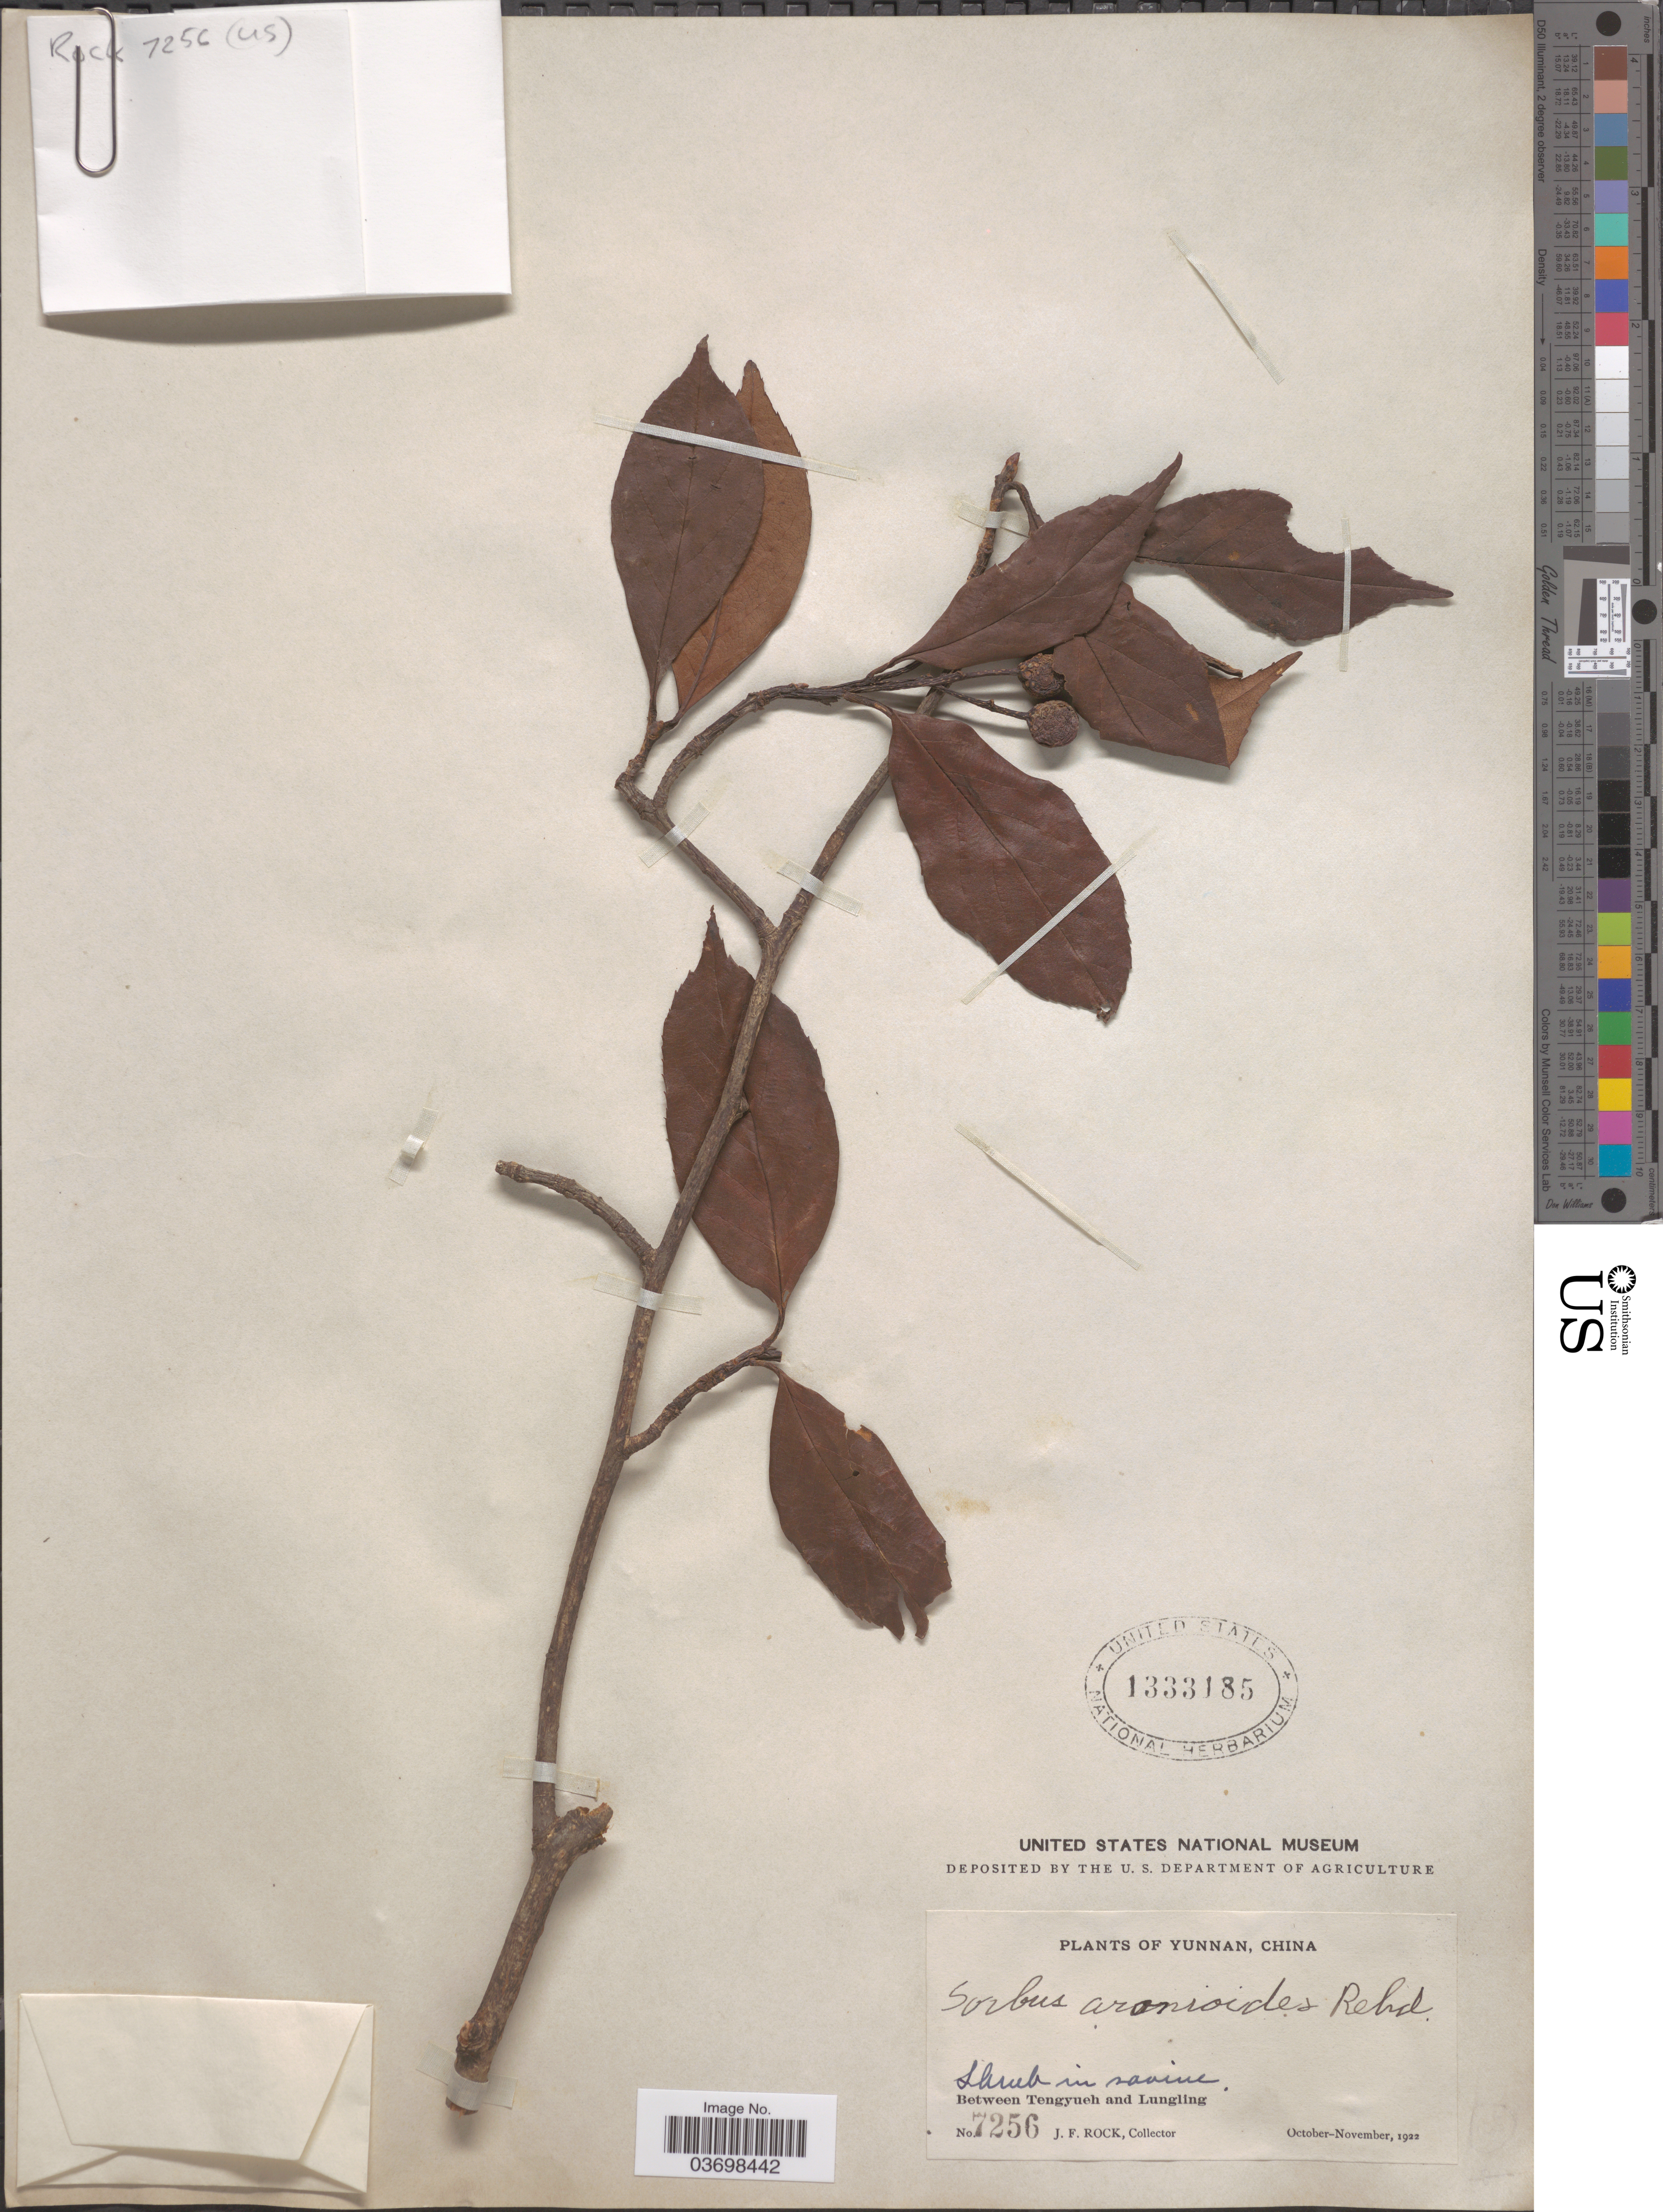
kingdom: Plantae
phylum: Tracheophyta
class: Magnoliopsida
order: Rosales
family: Rosaceae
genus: Sorbus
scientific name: Sorbus thomsonii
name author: (King ex Hook. f.) Rehder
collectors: J. Rock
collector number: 7256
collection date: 1922-10/1922-11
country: China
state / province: Yunnan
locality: Between Tengyueh and Lungling.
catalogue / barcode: US 1333185